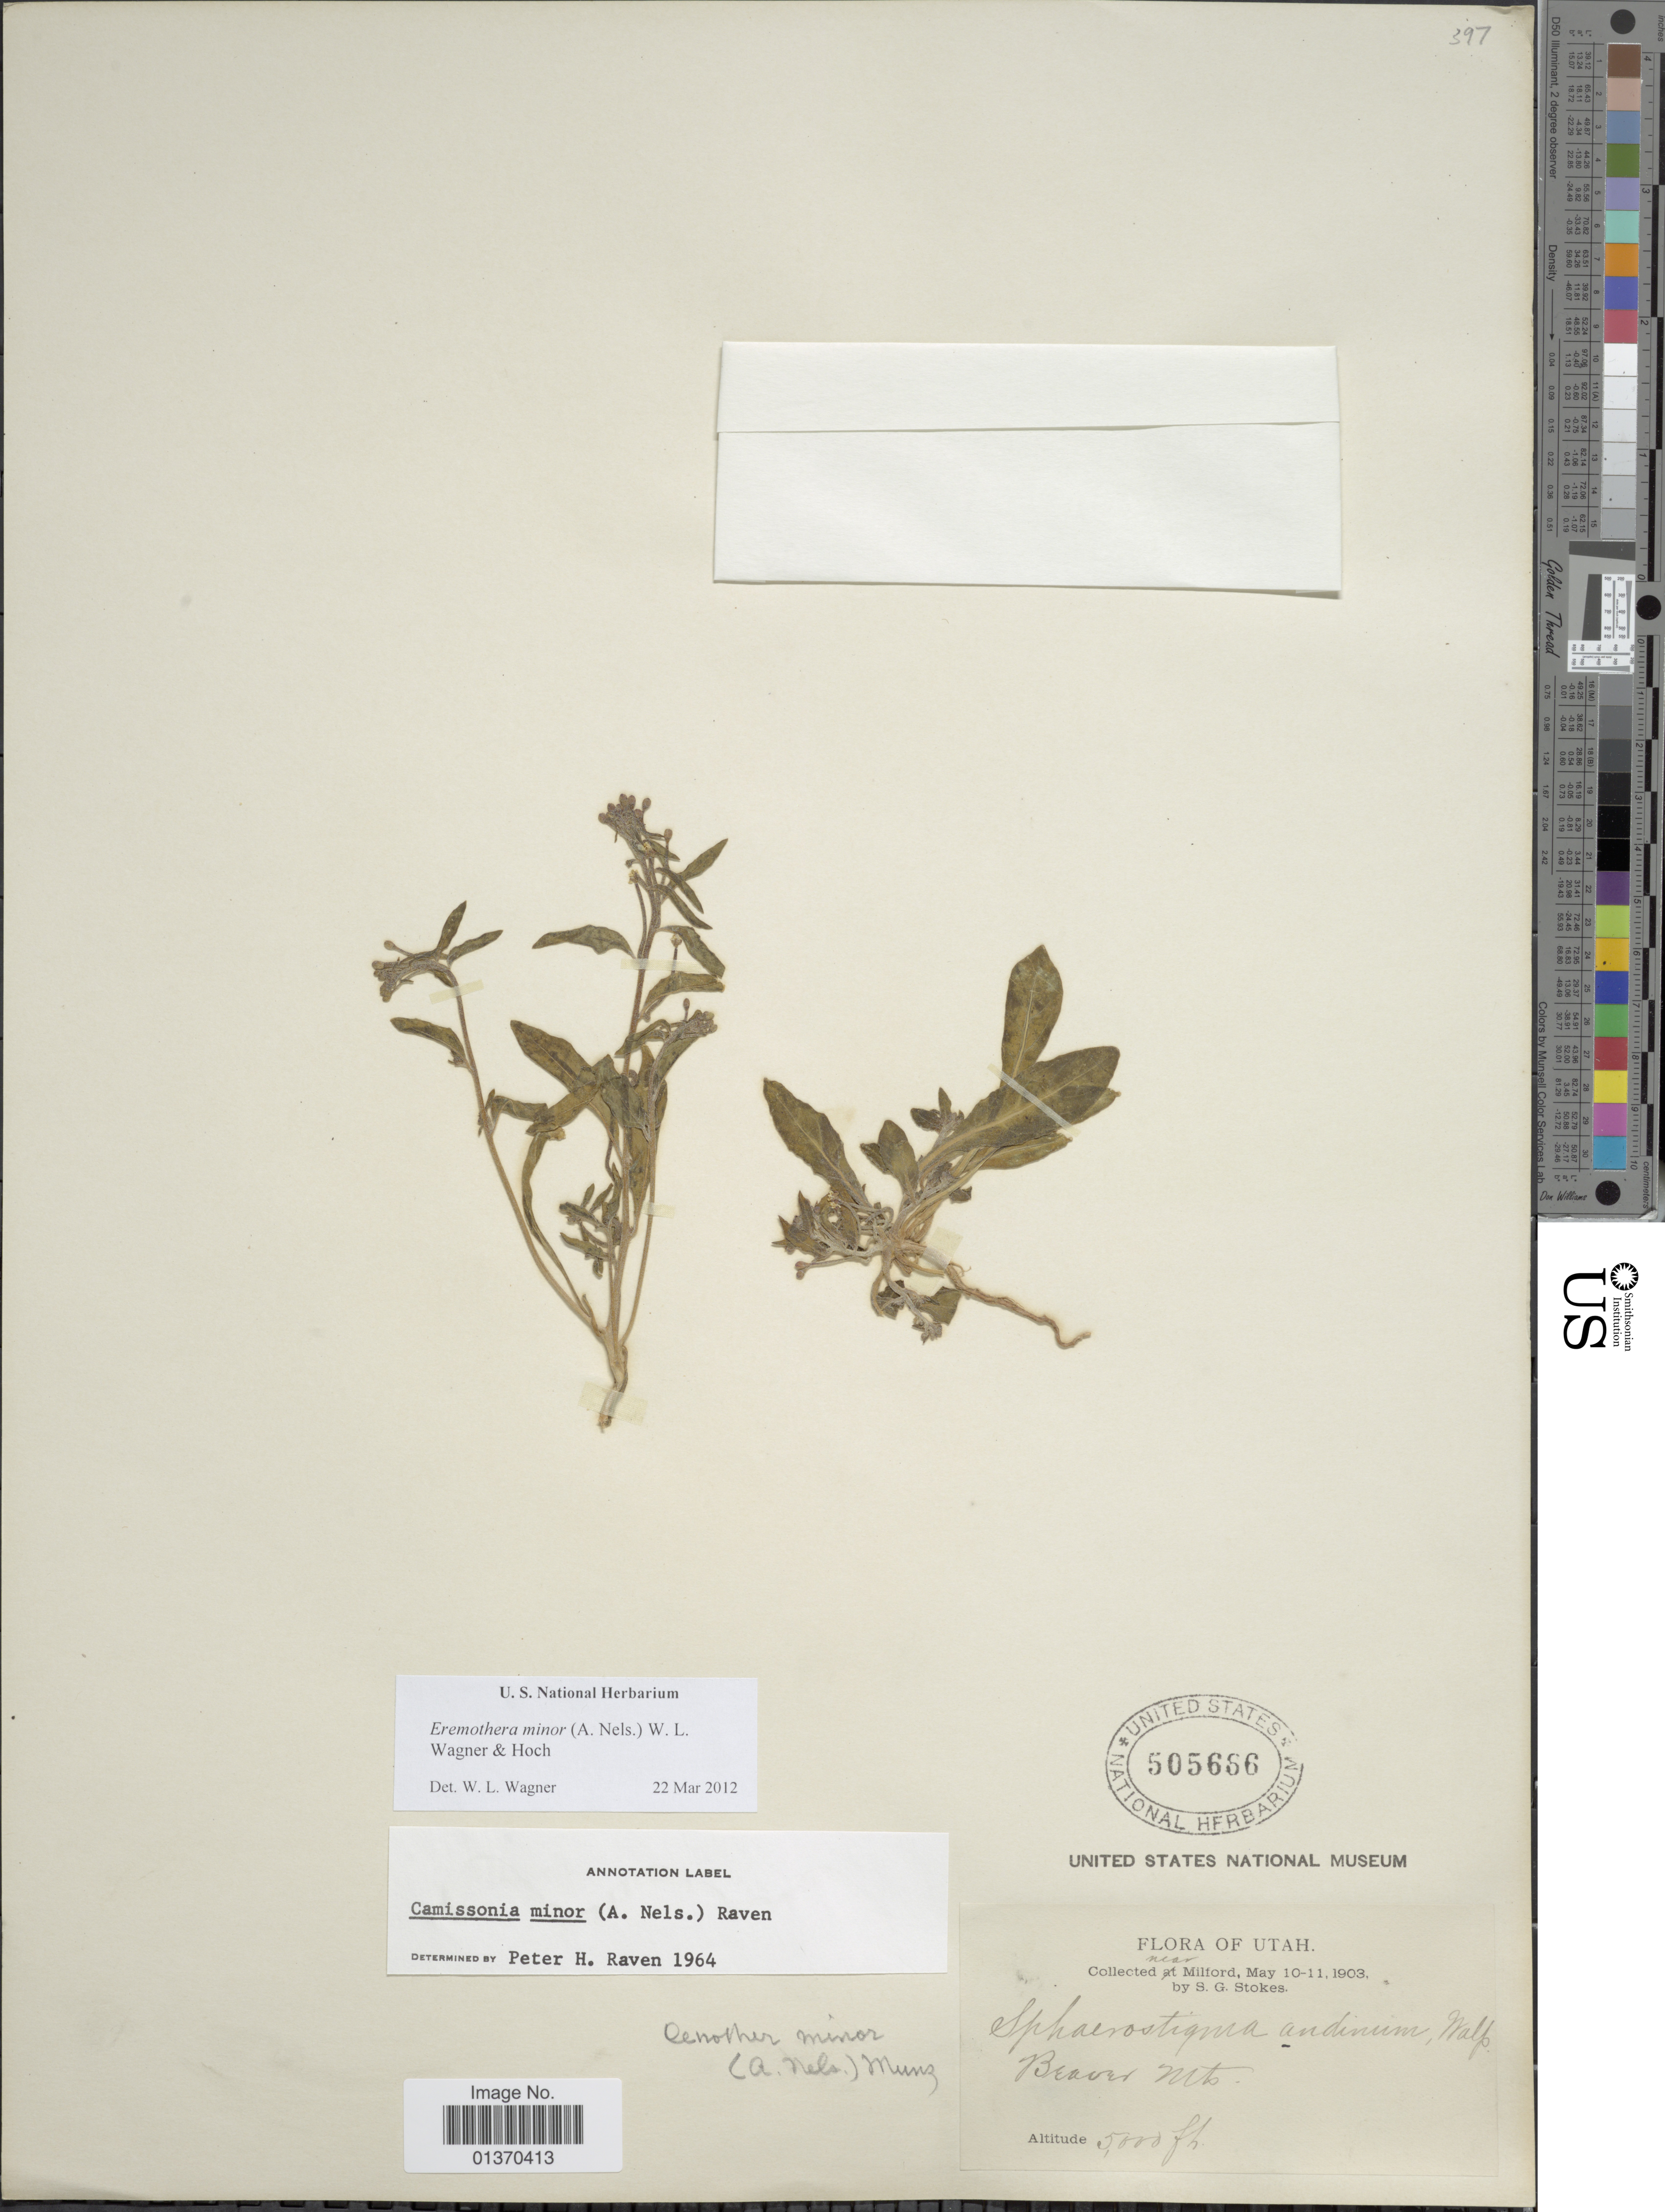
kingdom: Plantae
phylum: Tracheophyta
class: Magnoliopsida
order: Myrtales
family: Onagraceae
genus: Eremothera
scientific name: Eremothera minor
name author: (A. Nelson) W.L. Wagner & Hoch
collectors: S. G. Stokes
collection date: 1903-05-10/1903-05-11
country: United States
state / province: Utah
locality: Near Milford, Beaver Mts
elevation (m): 1524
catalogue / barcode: US 505666